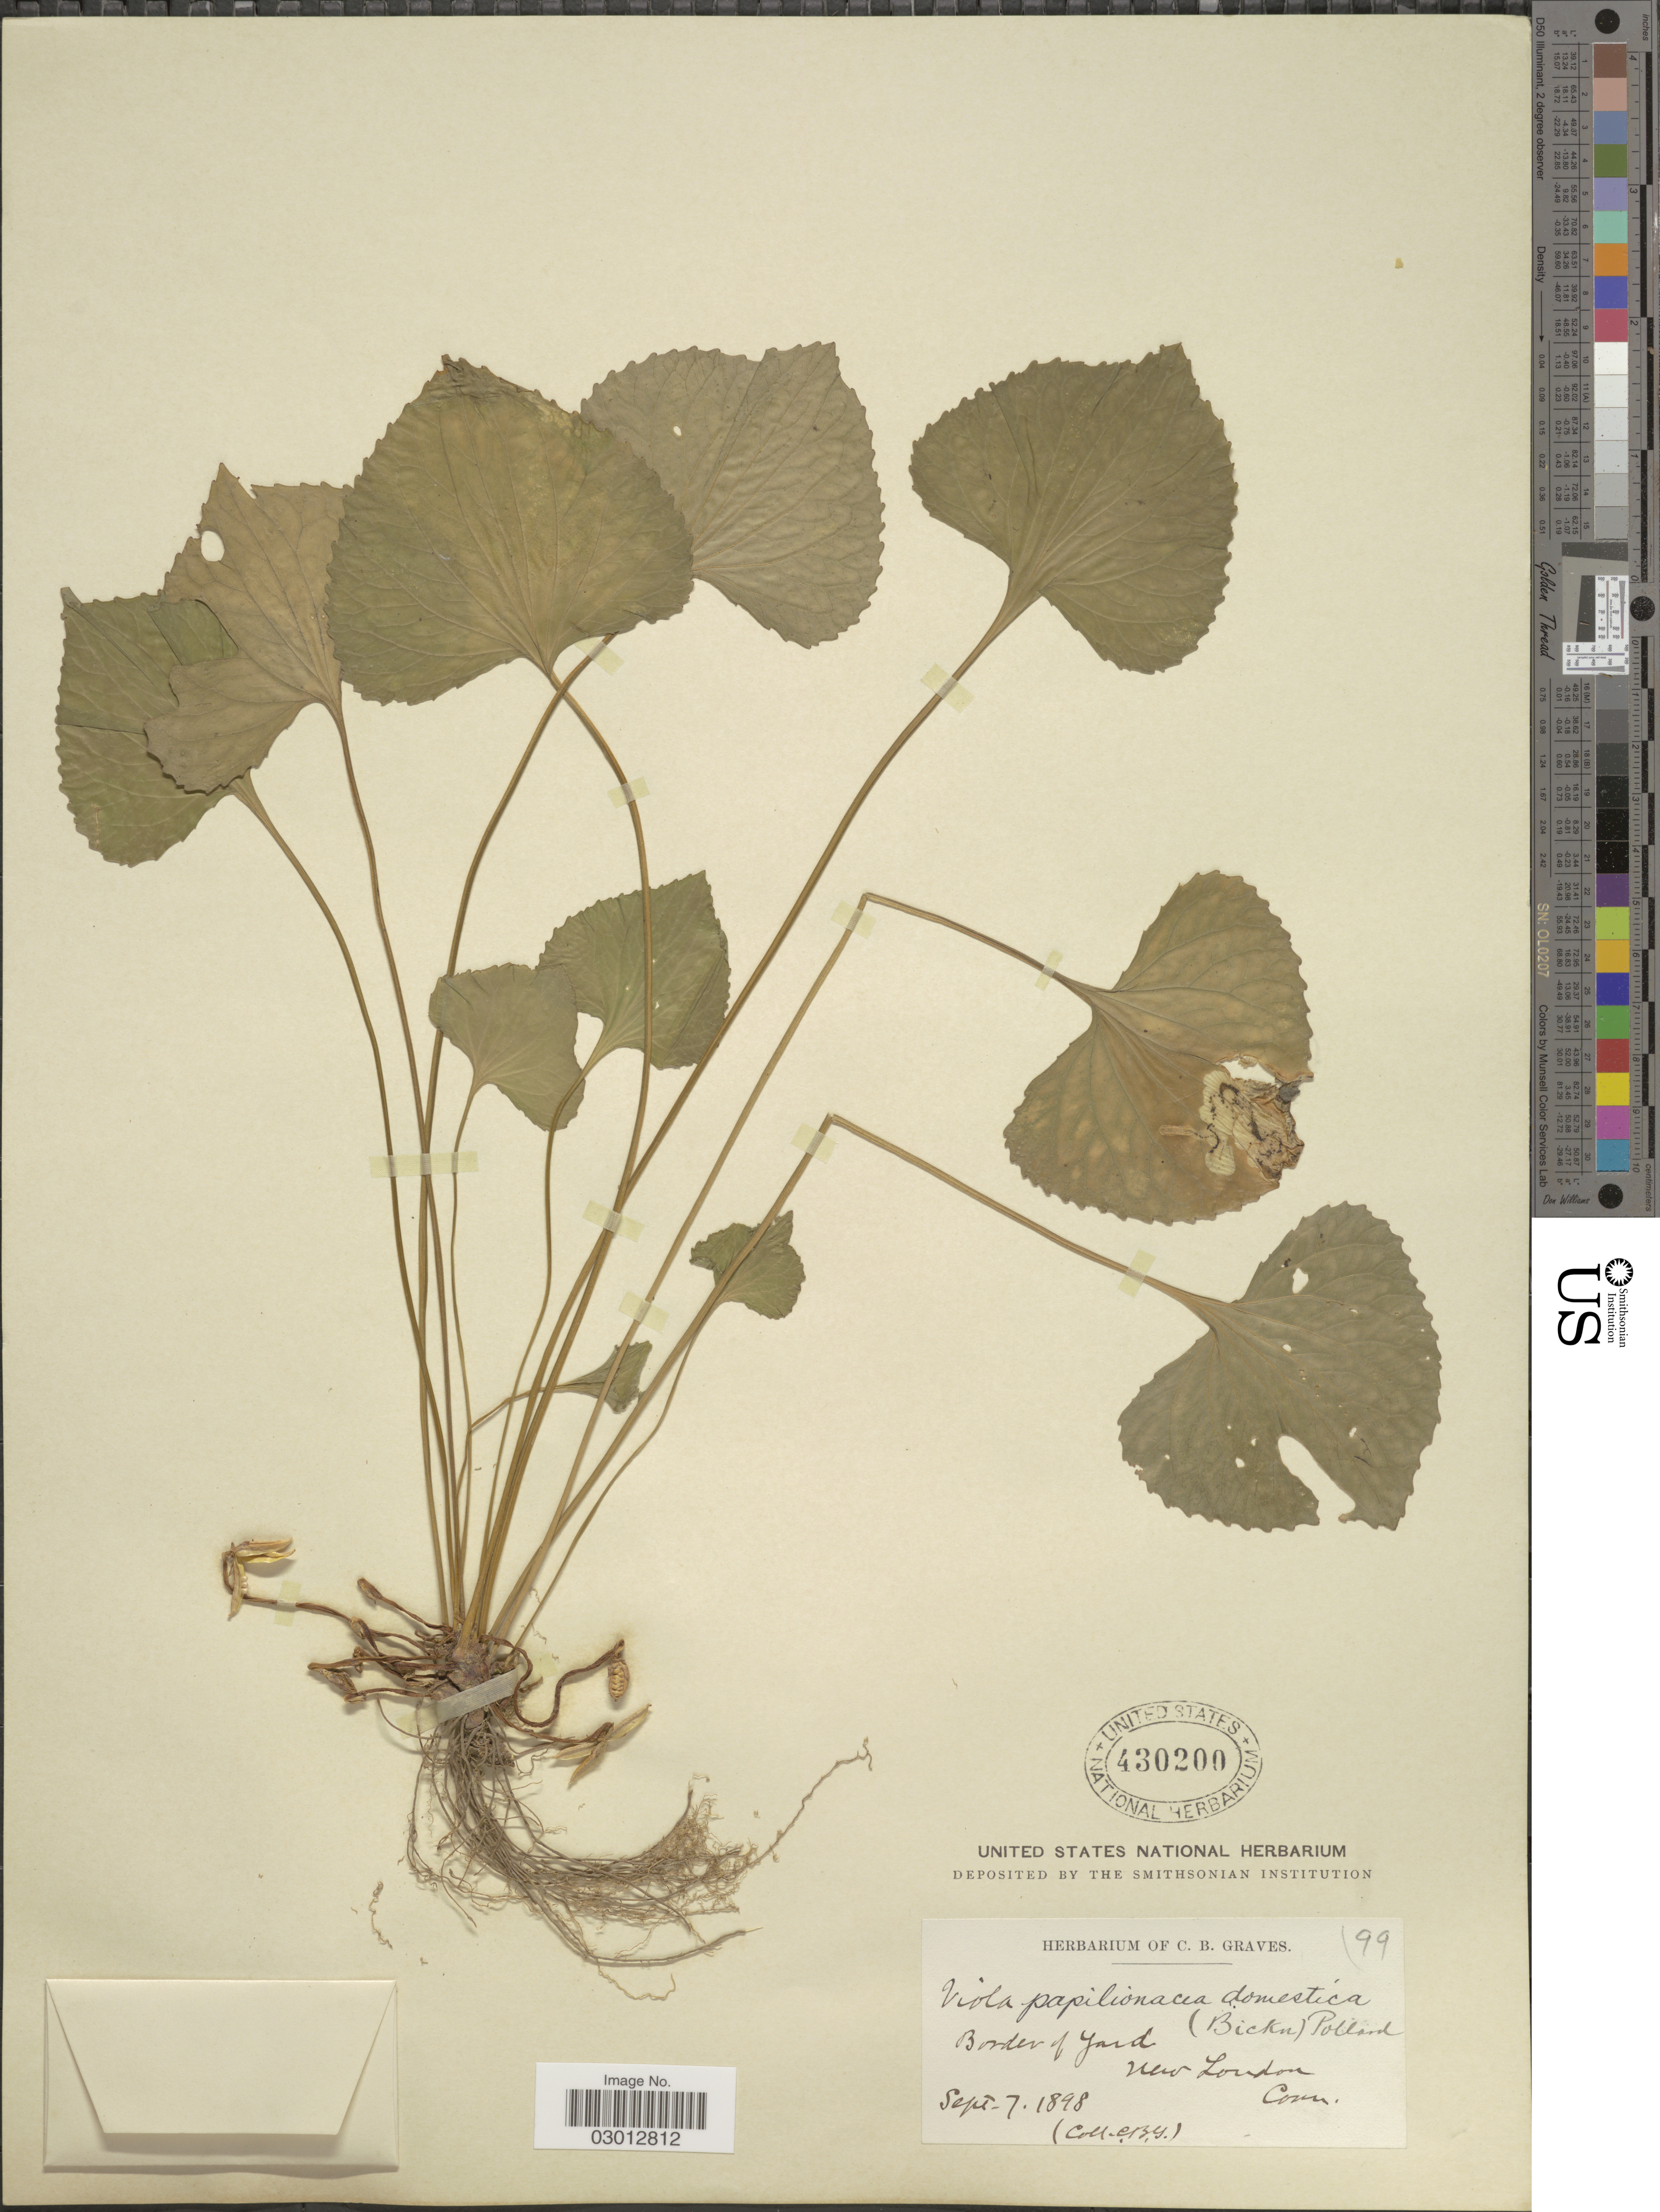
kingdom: Plantae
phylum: Tracheophyta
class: Magnoliopsida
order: Malpighiales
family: Violaceae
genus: Viola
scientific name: Viola papilionacea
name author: Pursh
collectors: C. Graves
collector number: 99?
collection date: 1898-09-07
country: United States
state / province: Connecticut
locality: Border of Yard. New London. Conn.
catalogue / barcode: US 430200